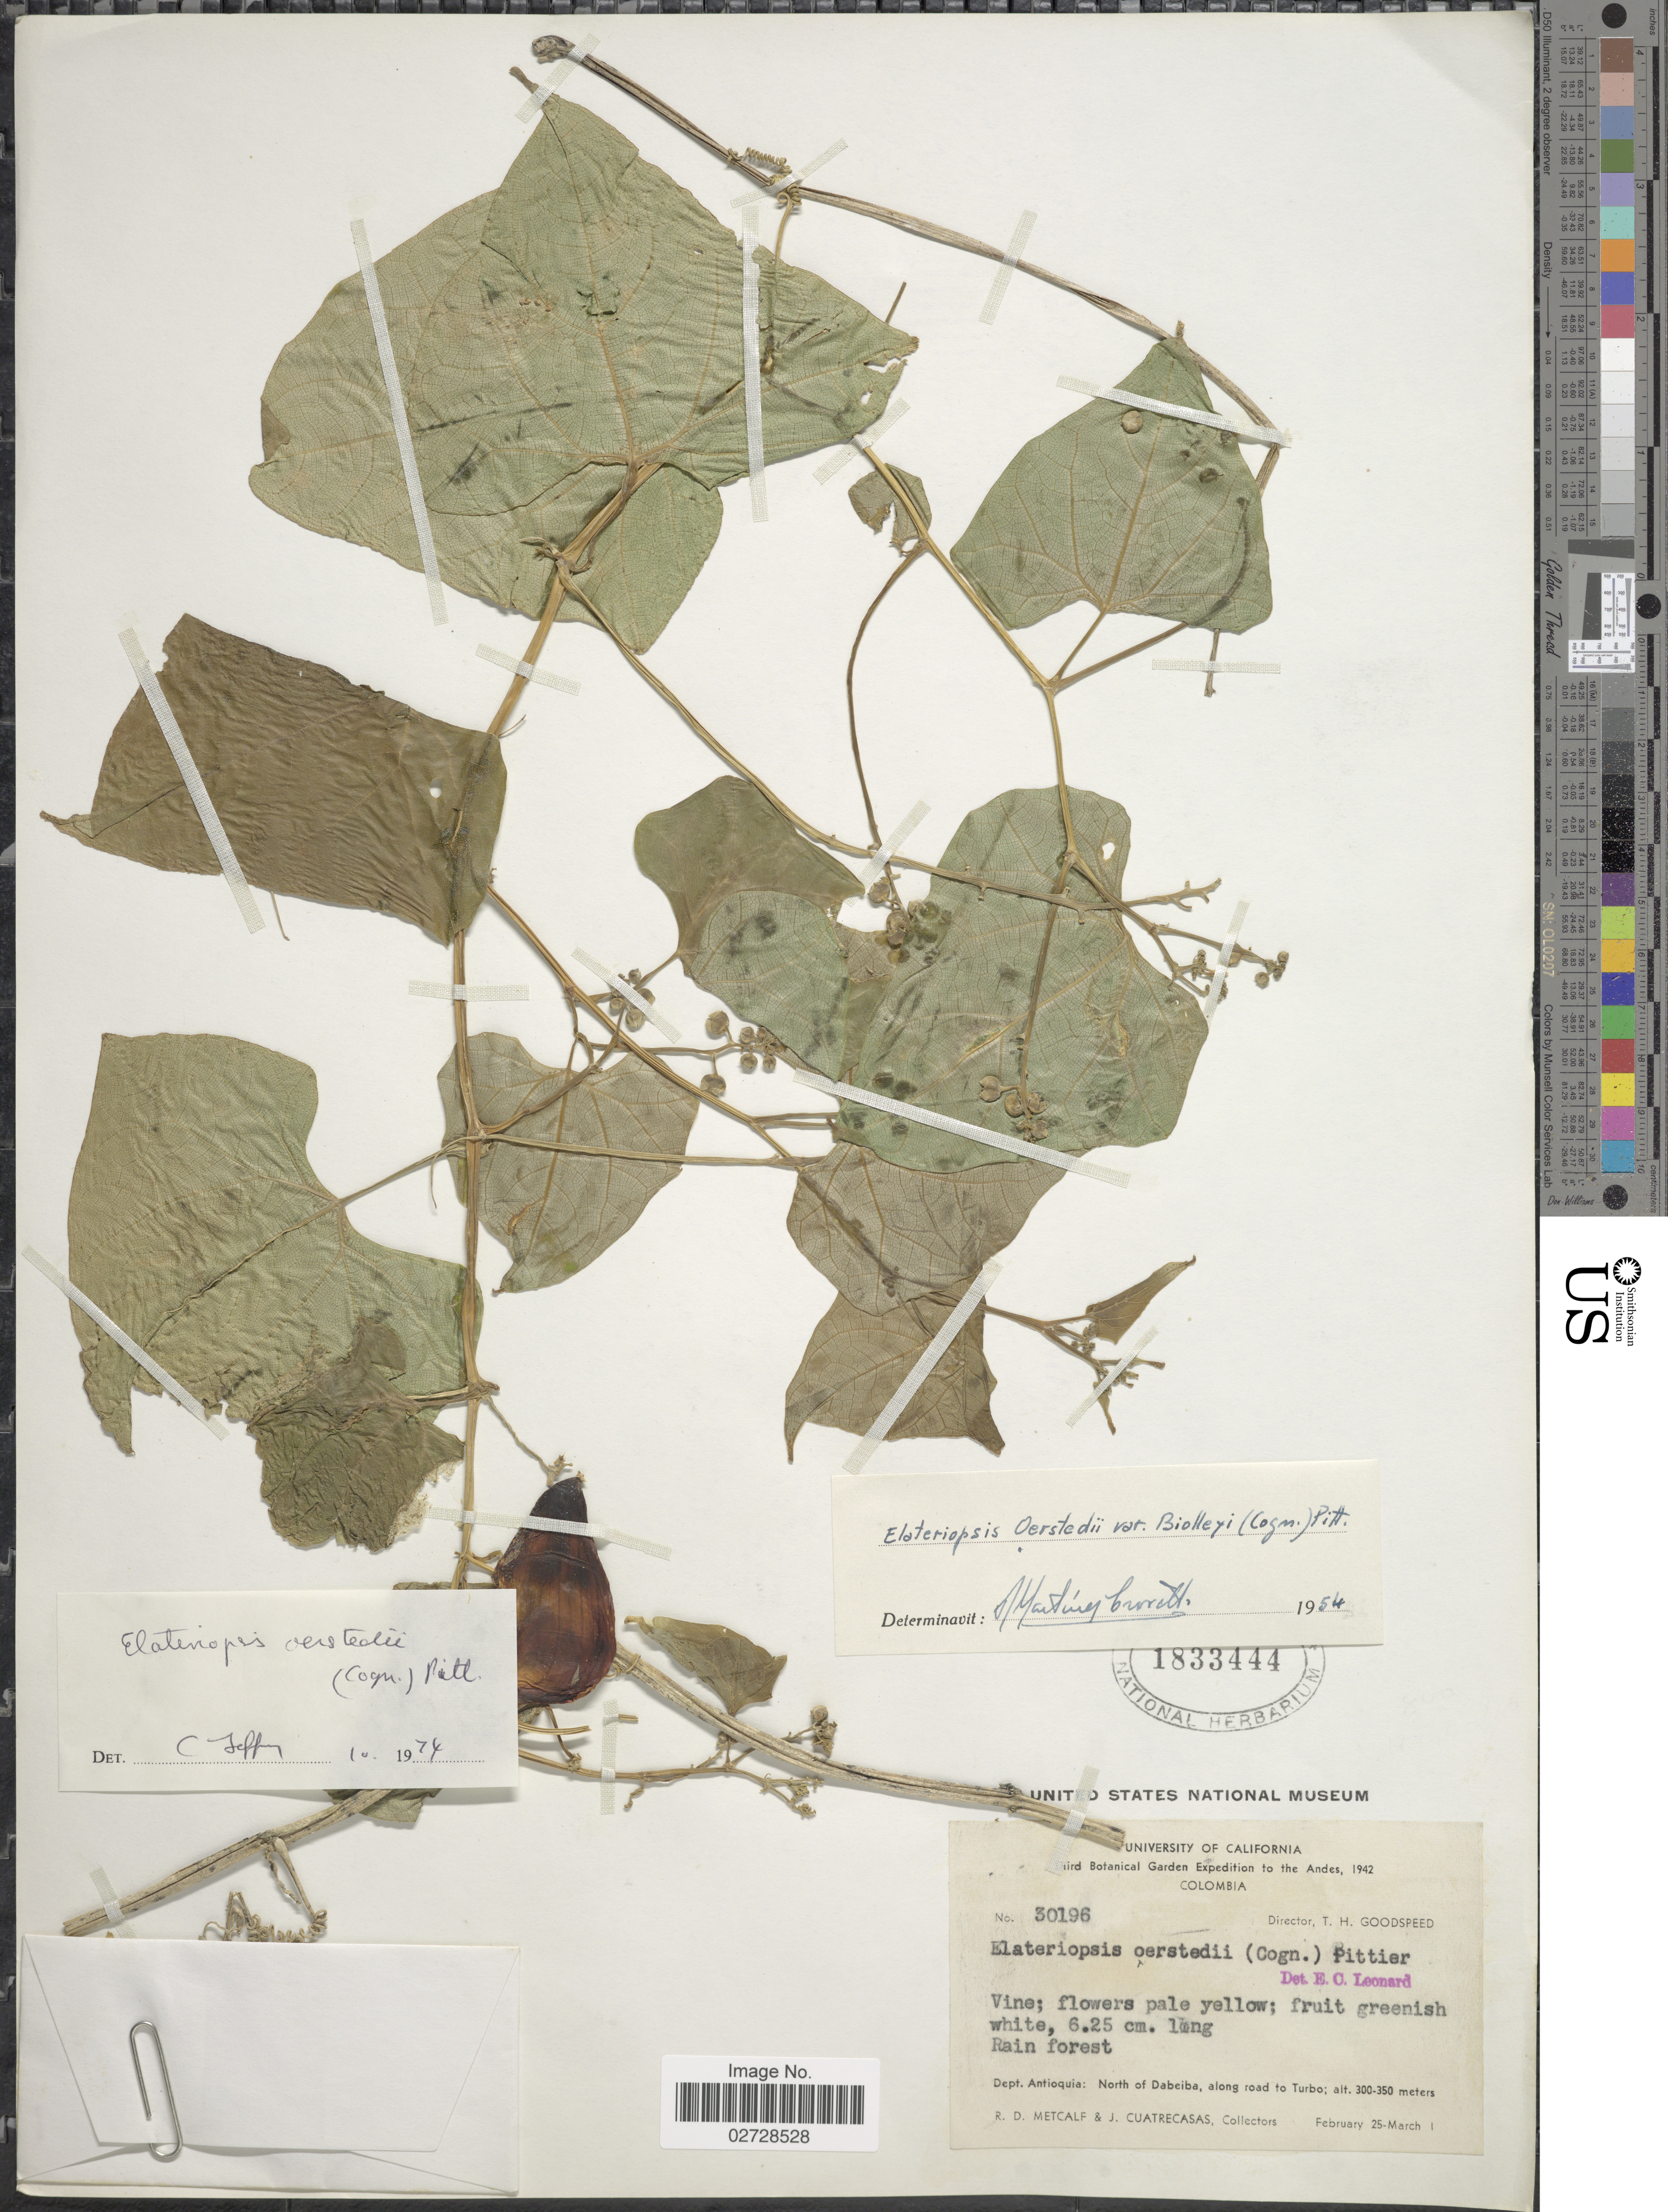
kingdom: Plantae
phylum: Tracheophyta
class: Magnoliopsida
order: Cucurbitales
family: Cucurbitaceae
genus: Hanburia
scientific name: Hanburia oerstedii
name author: (Cogn.) H. Schaef. & S.S. Renner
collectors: R. D. Metcalf & J. Cuatrecasas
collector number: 30196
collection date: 1942-02-25/1942-03-01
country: Colombia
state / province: Antioquia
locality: North of Dabeiba, along road to Turbo, The Andes.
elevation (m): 300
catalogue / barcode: US 1833444